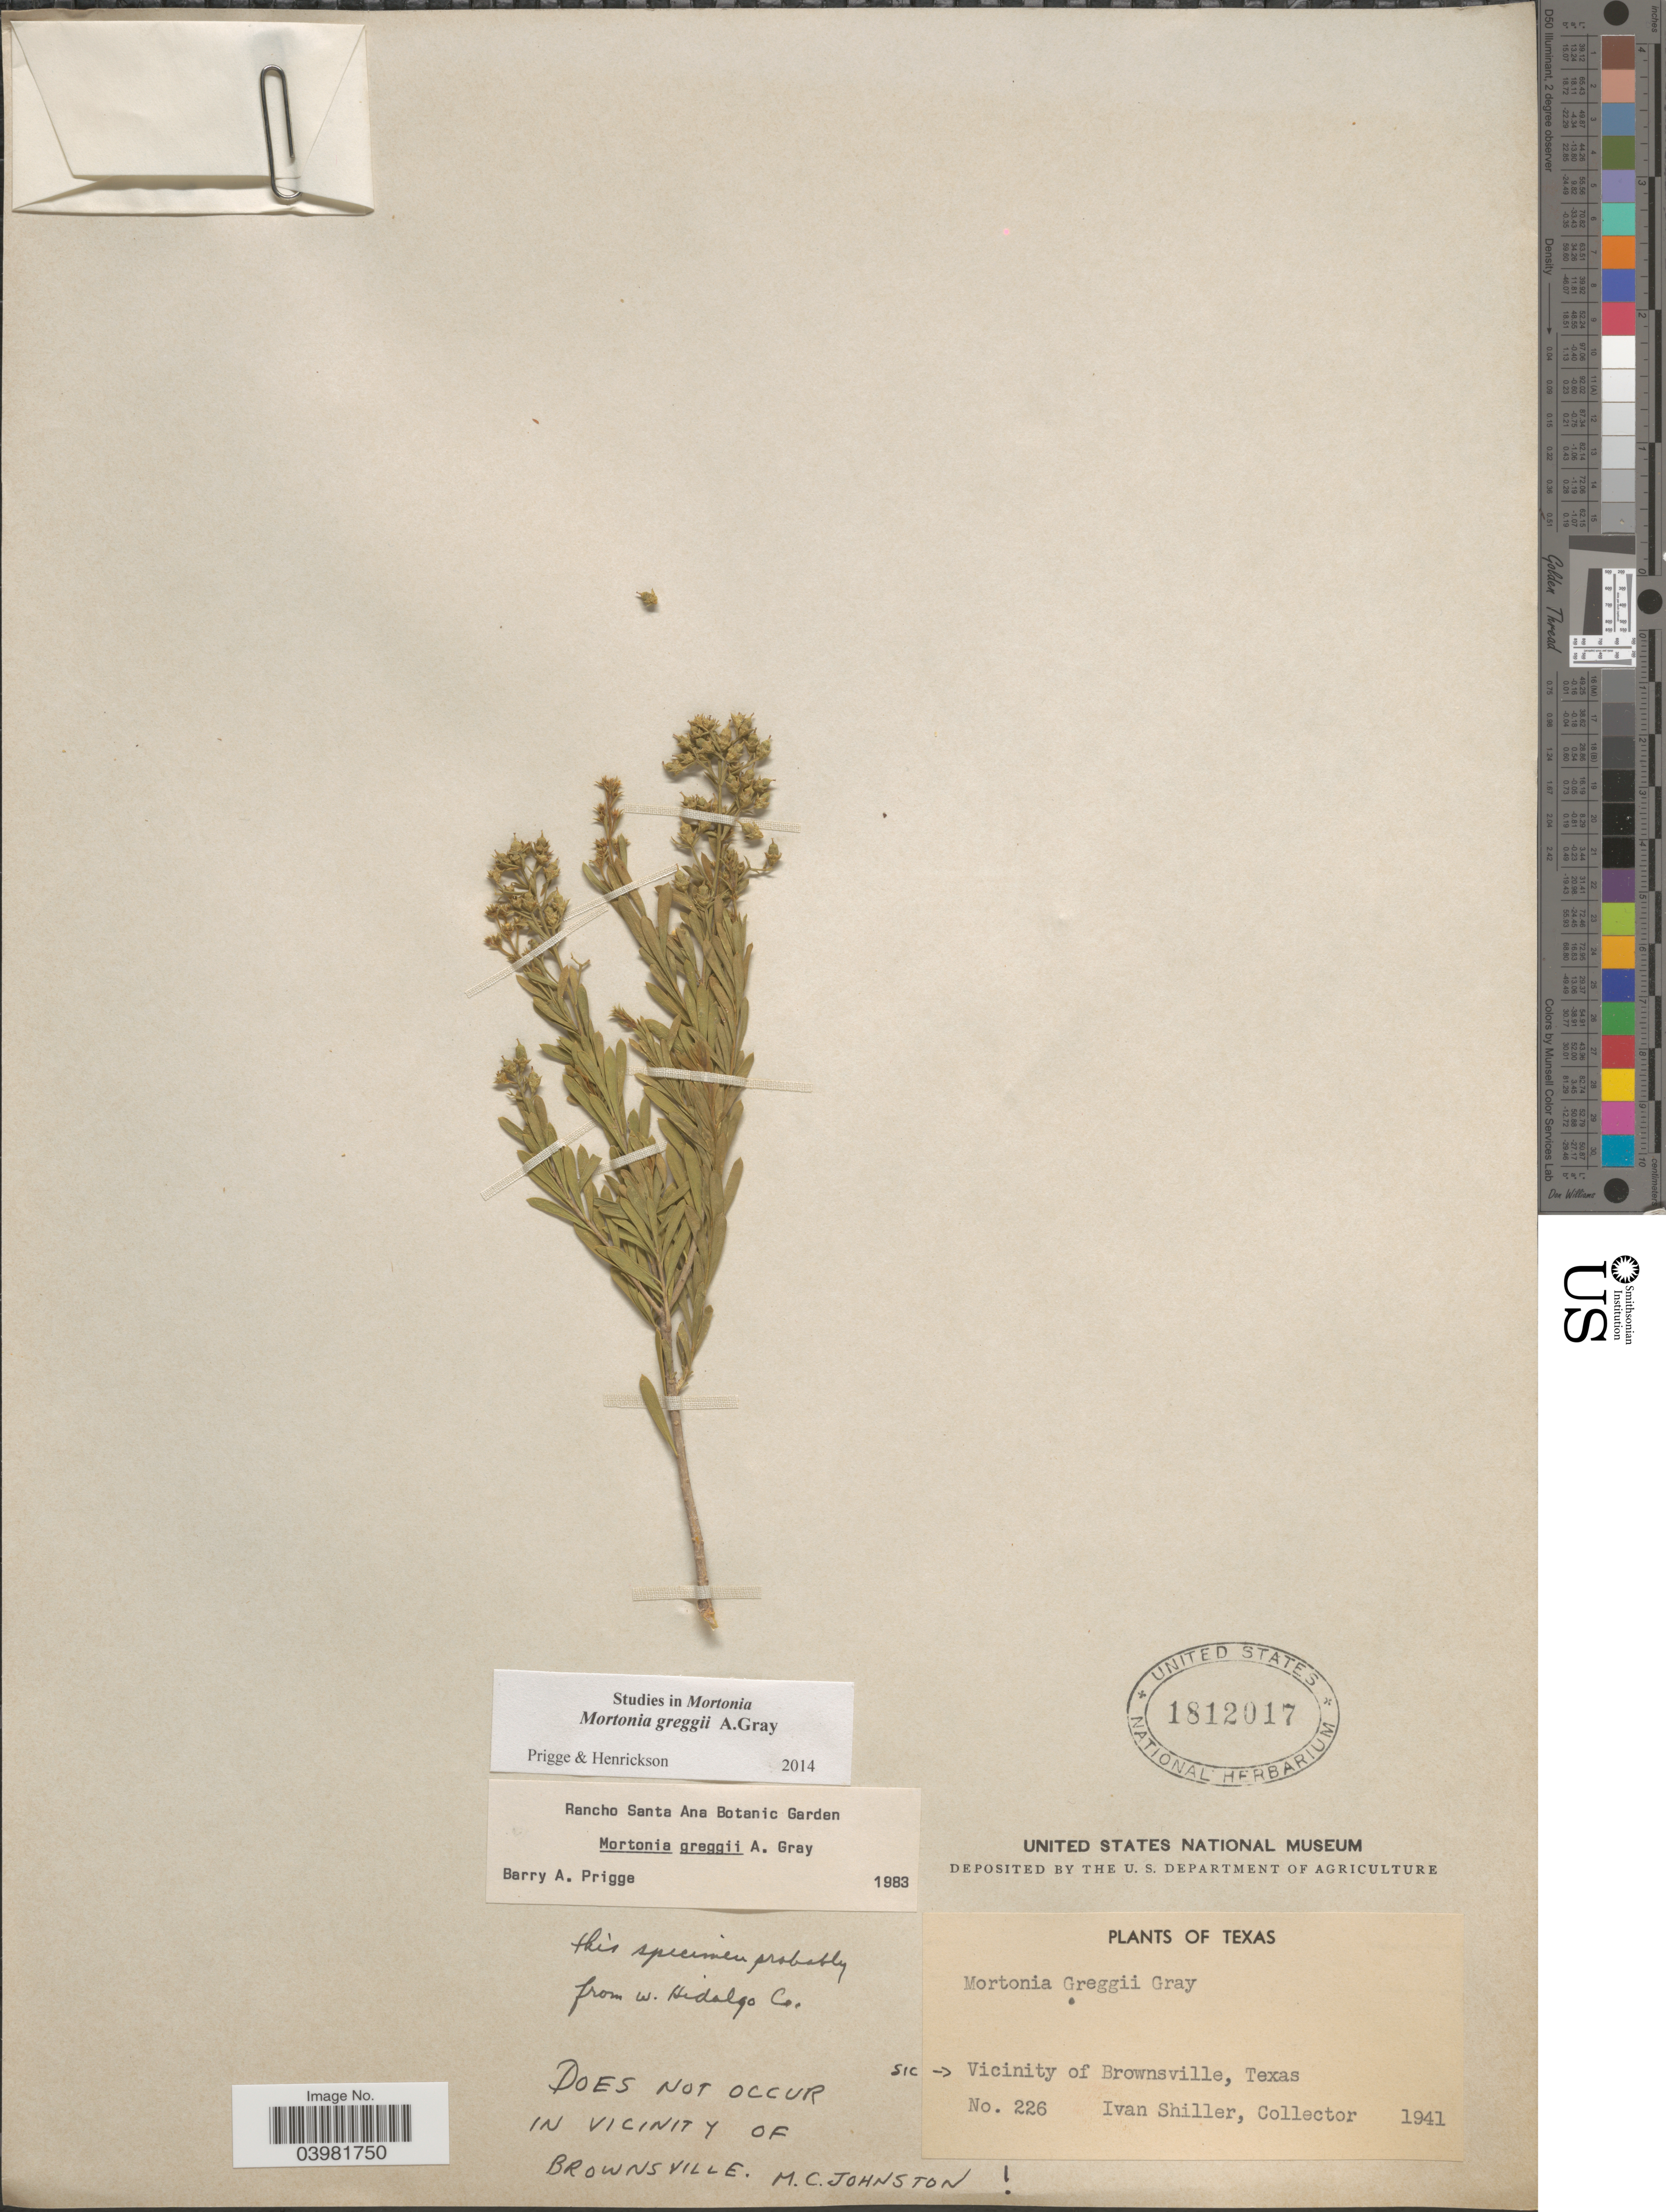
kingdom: Plantae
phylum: Tracheophyta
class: Magnoliopsida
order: Celastrales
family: Celastraceae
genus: Mortonia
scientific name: Mortonia greggii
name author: A. Gray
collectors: I. Shiller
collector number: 226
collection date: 1941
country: United States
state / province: Texas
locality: Vicinity of Brownsville. [Probably from Hidalgo Co.[unsure placement]]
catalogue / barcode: US 1812017